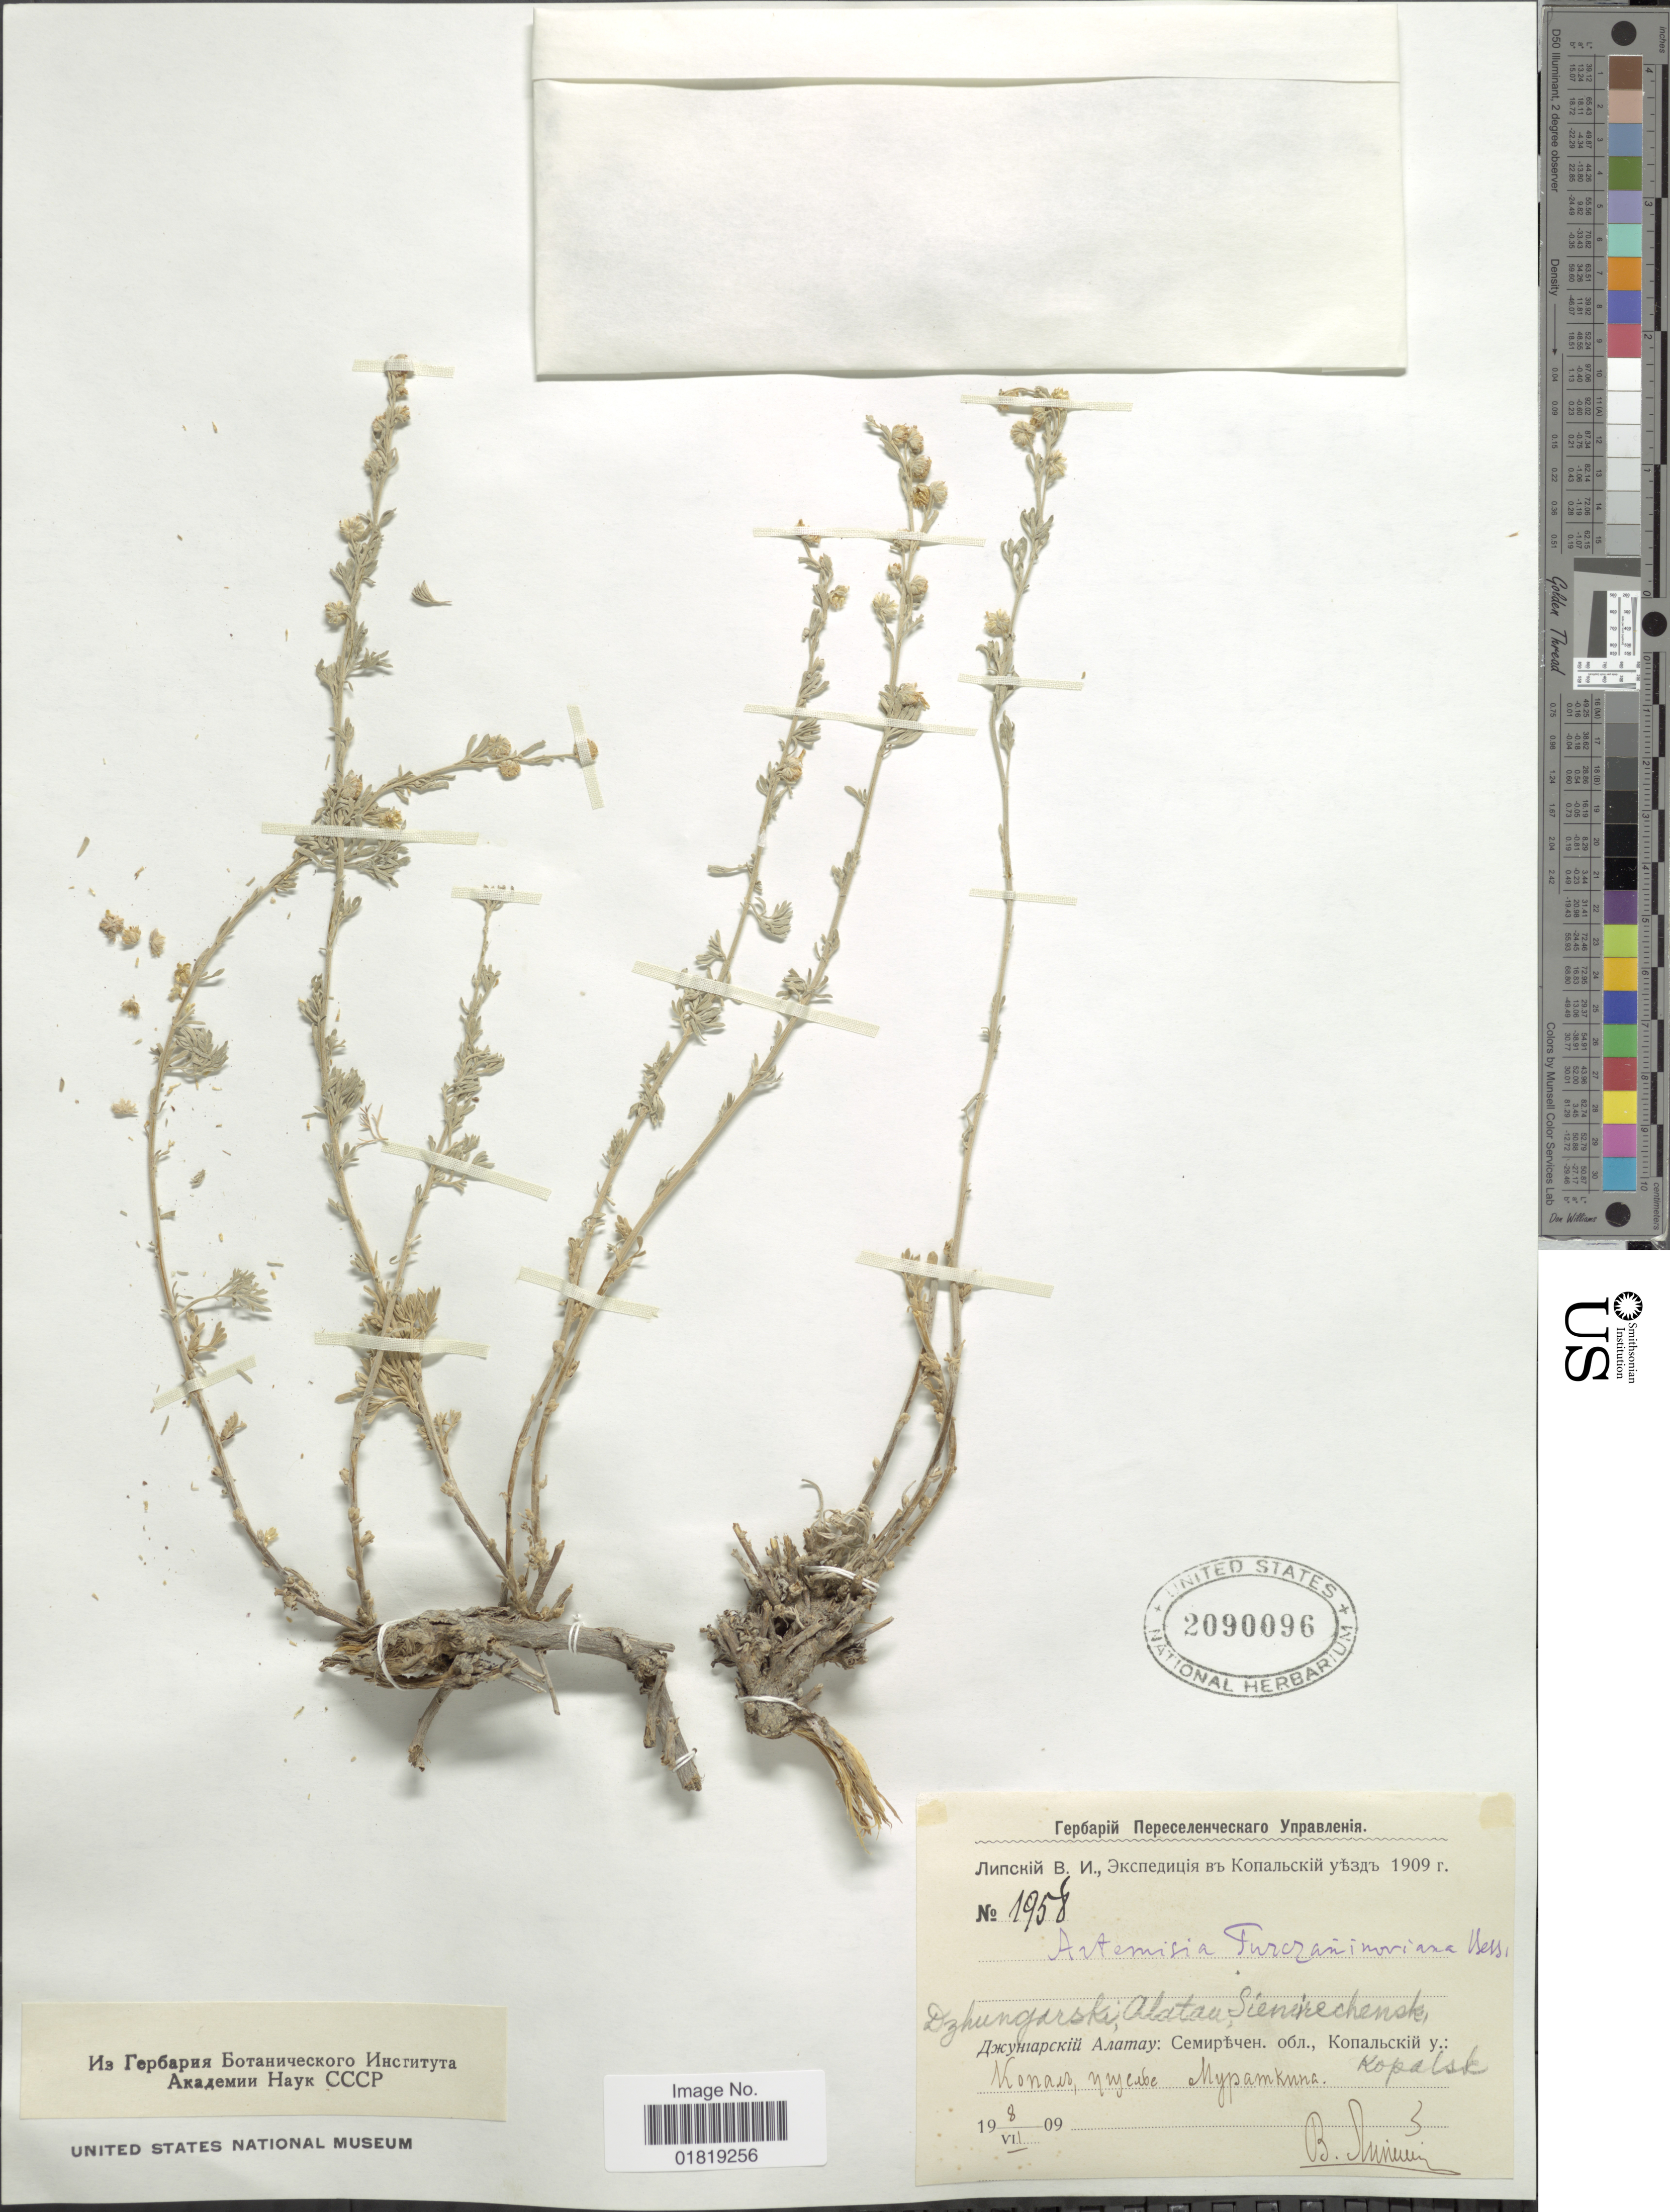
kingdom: Plantae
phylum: Tracheophyta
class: Magnoliopsida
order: Asterales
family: Asteraceae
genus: Artemisia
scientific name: Artemisia turczaninowiana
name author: Besser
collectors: B. Lunieum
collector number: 1958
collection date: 1909-06-08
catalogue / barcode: US 2090096